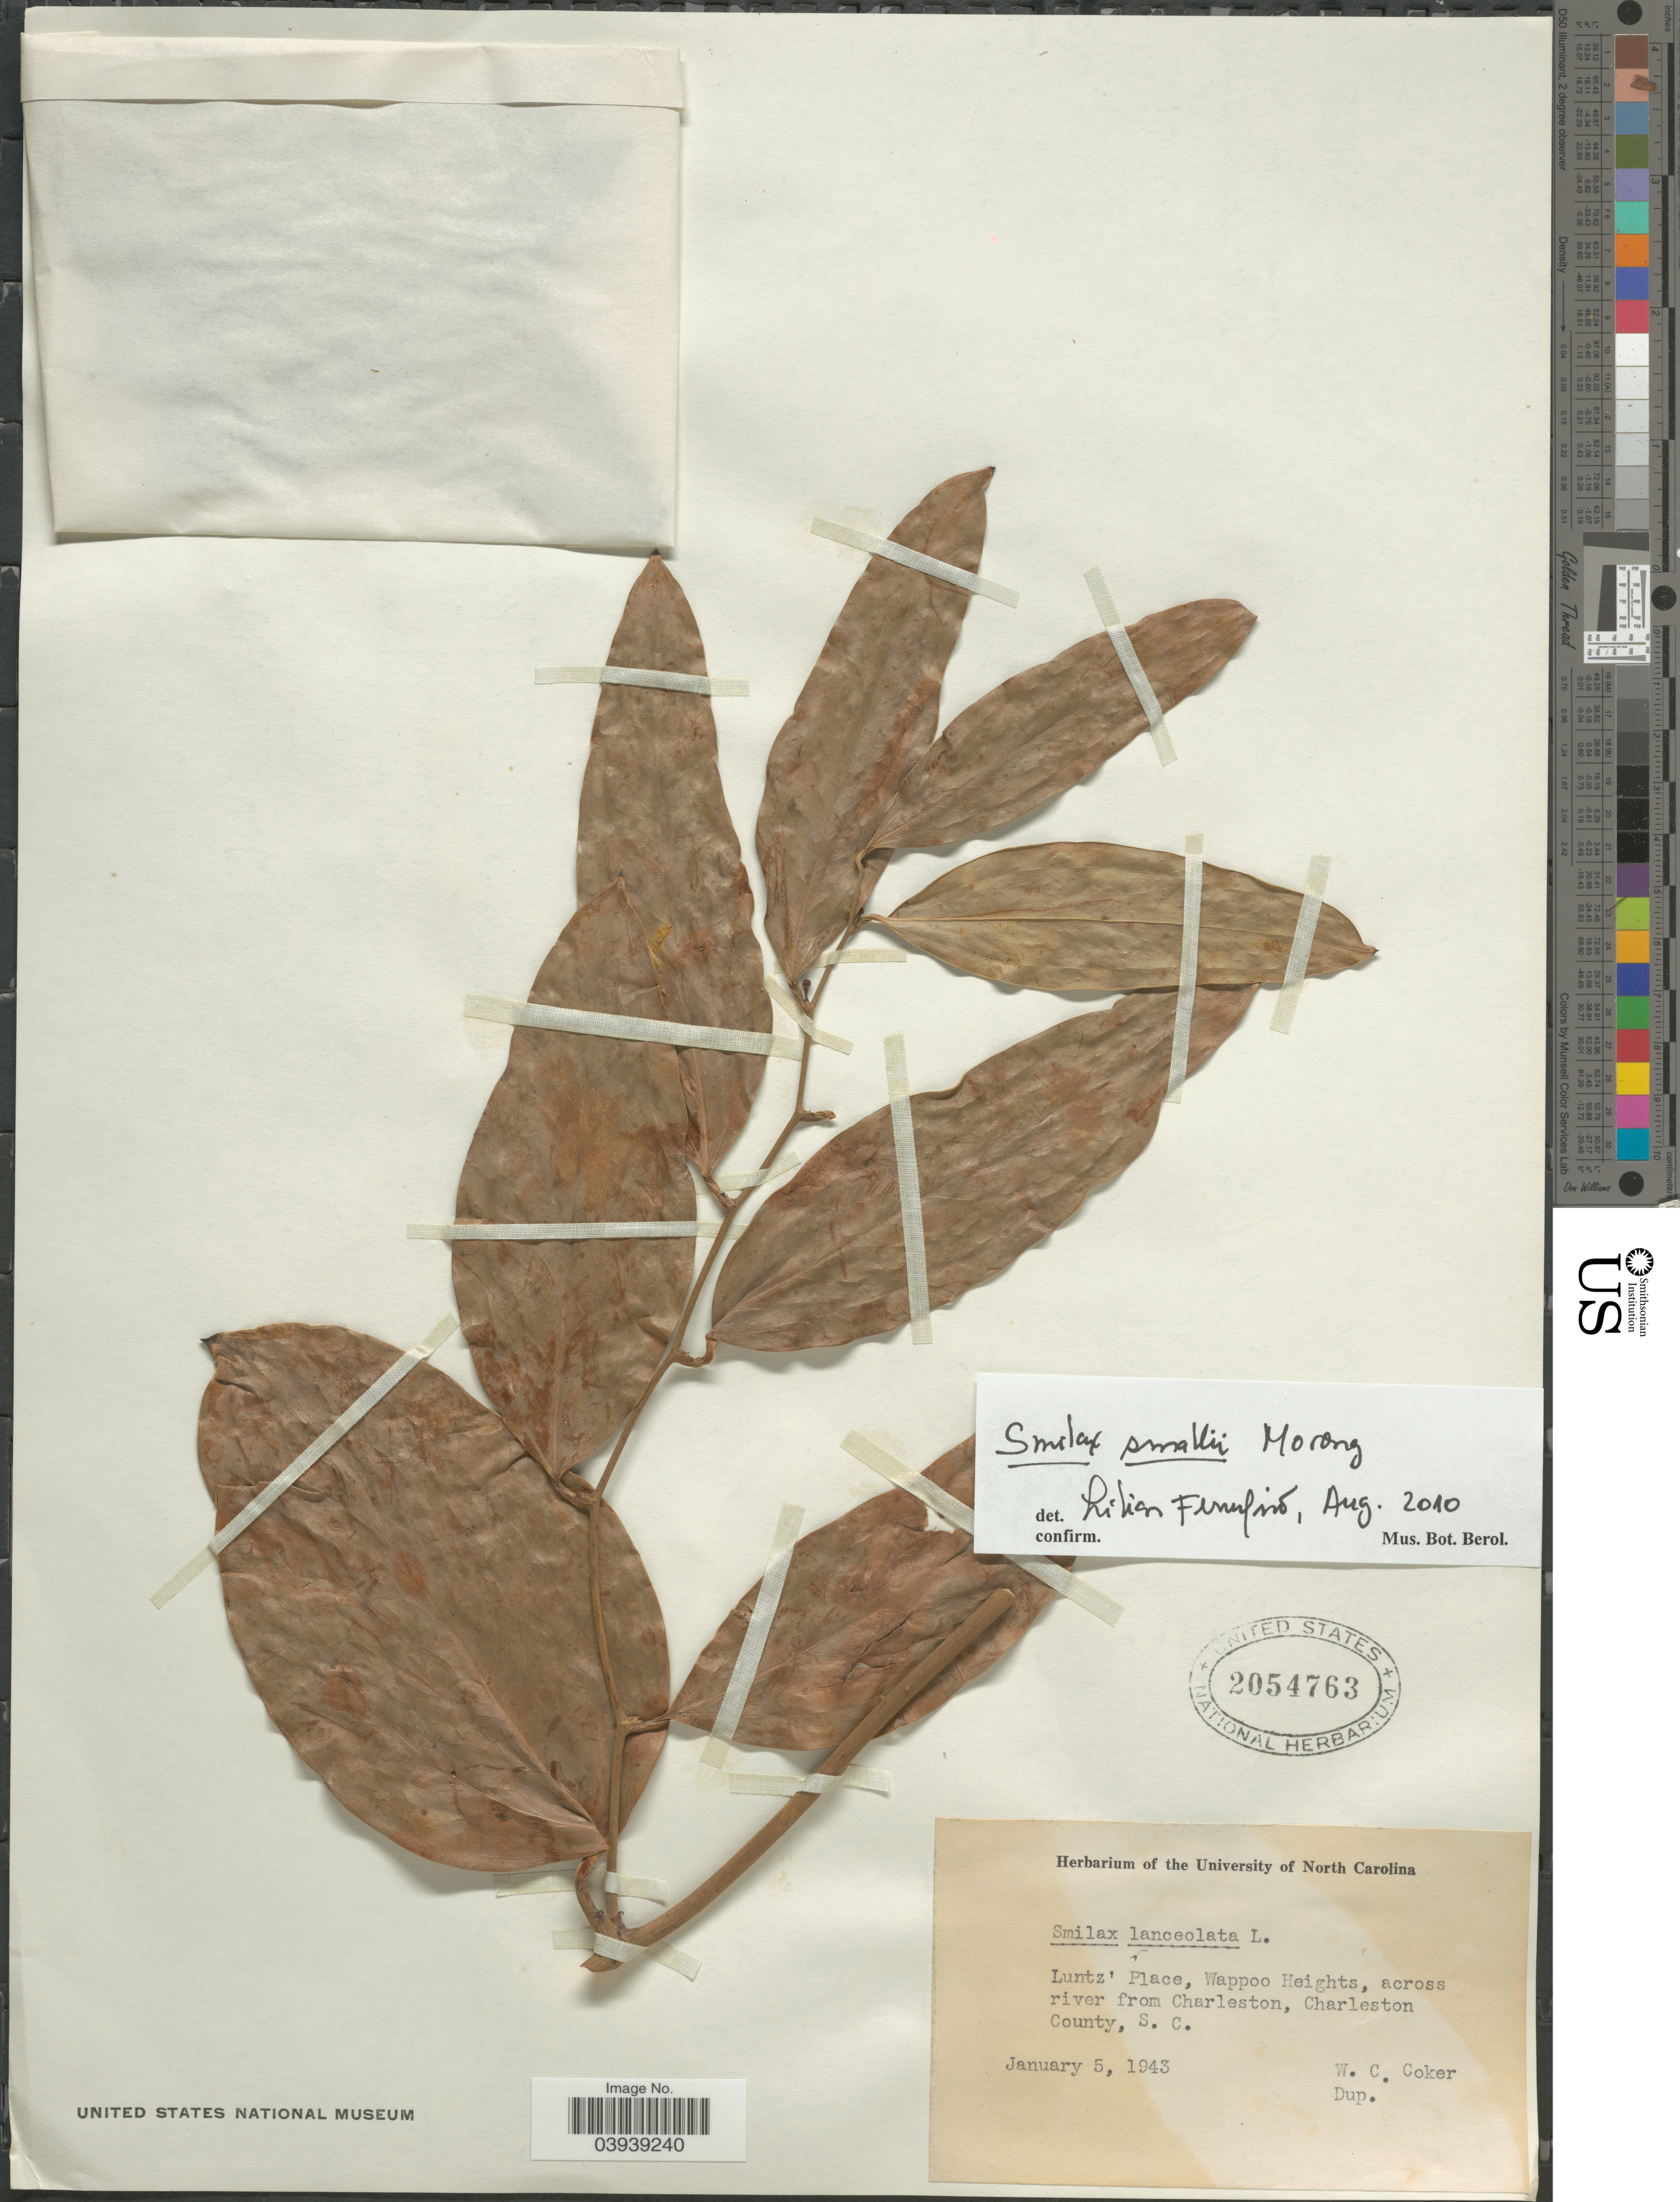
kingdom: Plantae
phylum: Tracheophyta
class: Liliopsida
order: Liliales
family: Smilacaceae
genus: Smilax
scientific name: Smilax smallii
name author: Morong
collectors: W. Coker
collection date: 1943-01-05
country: United States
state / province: South Carolina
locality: Luntz'Place, Wappoo Height, across river from Charleston, Charleston County.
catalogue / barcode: US 2054763